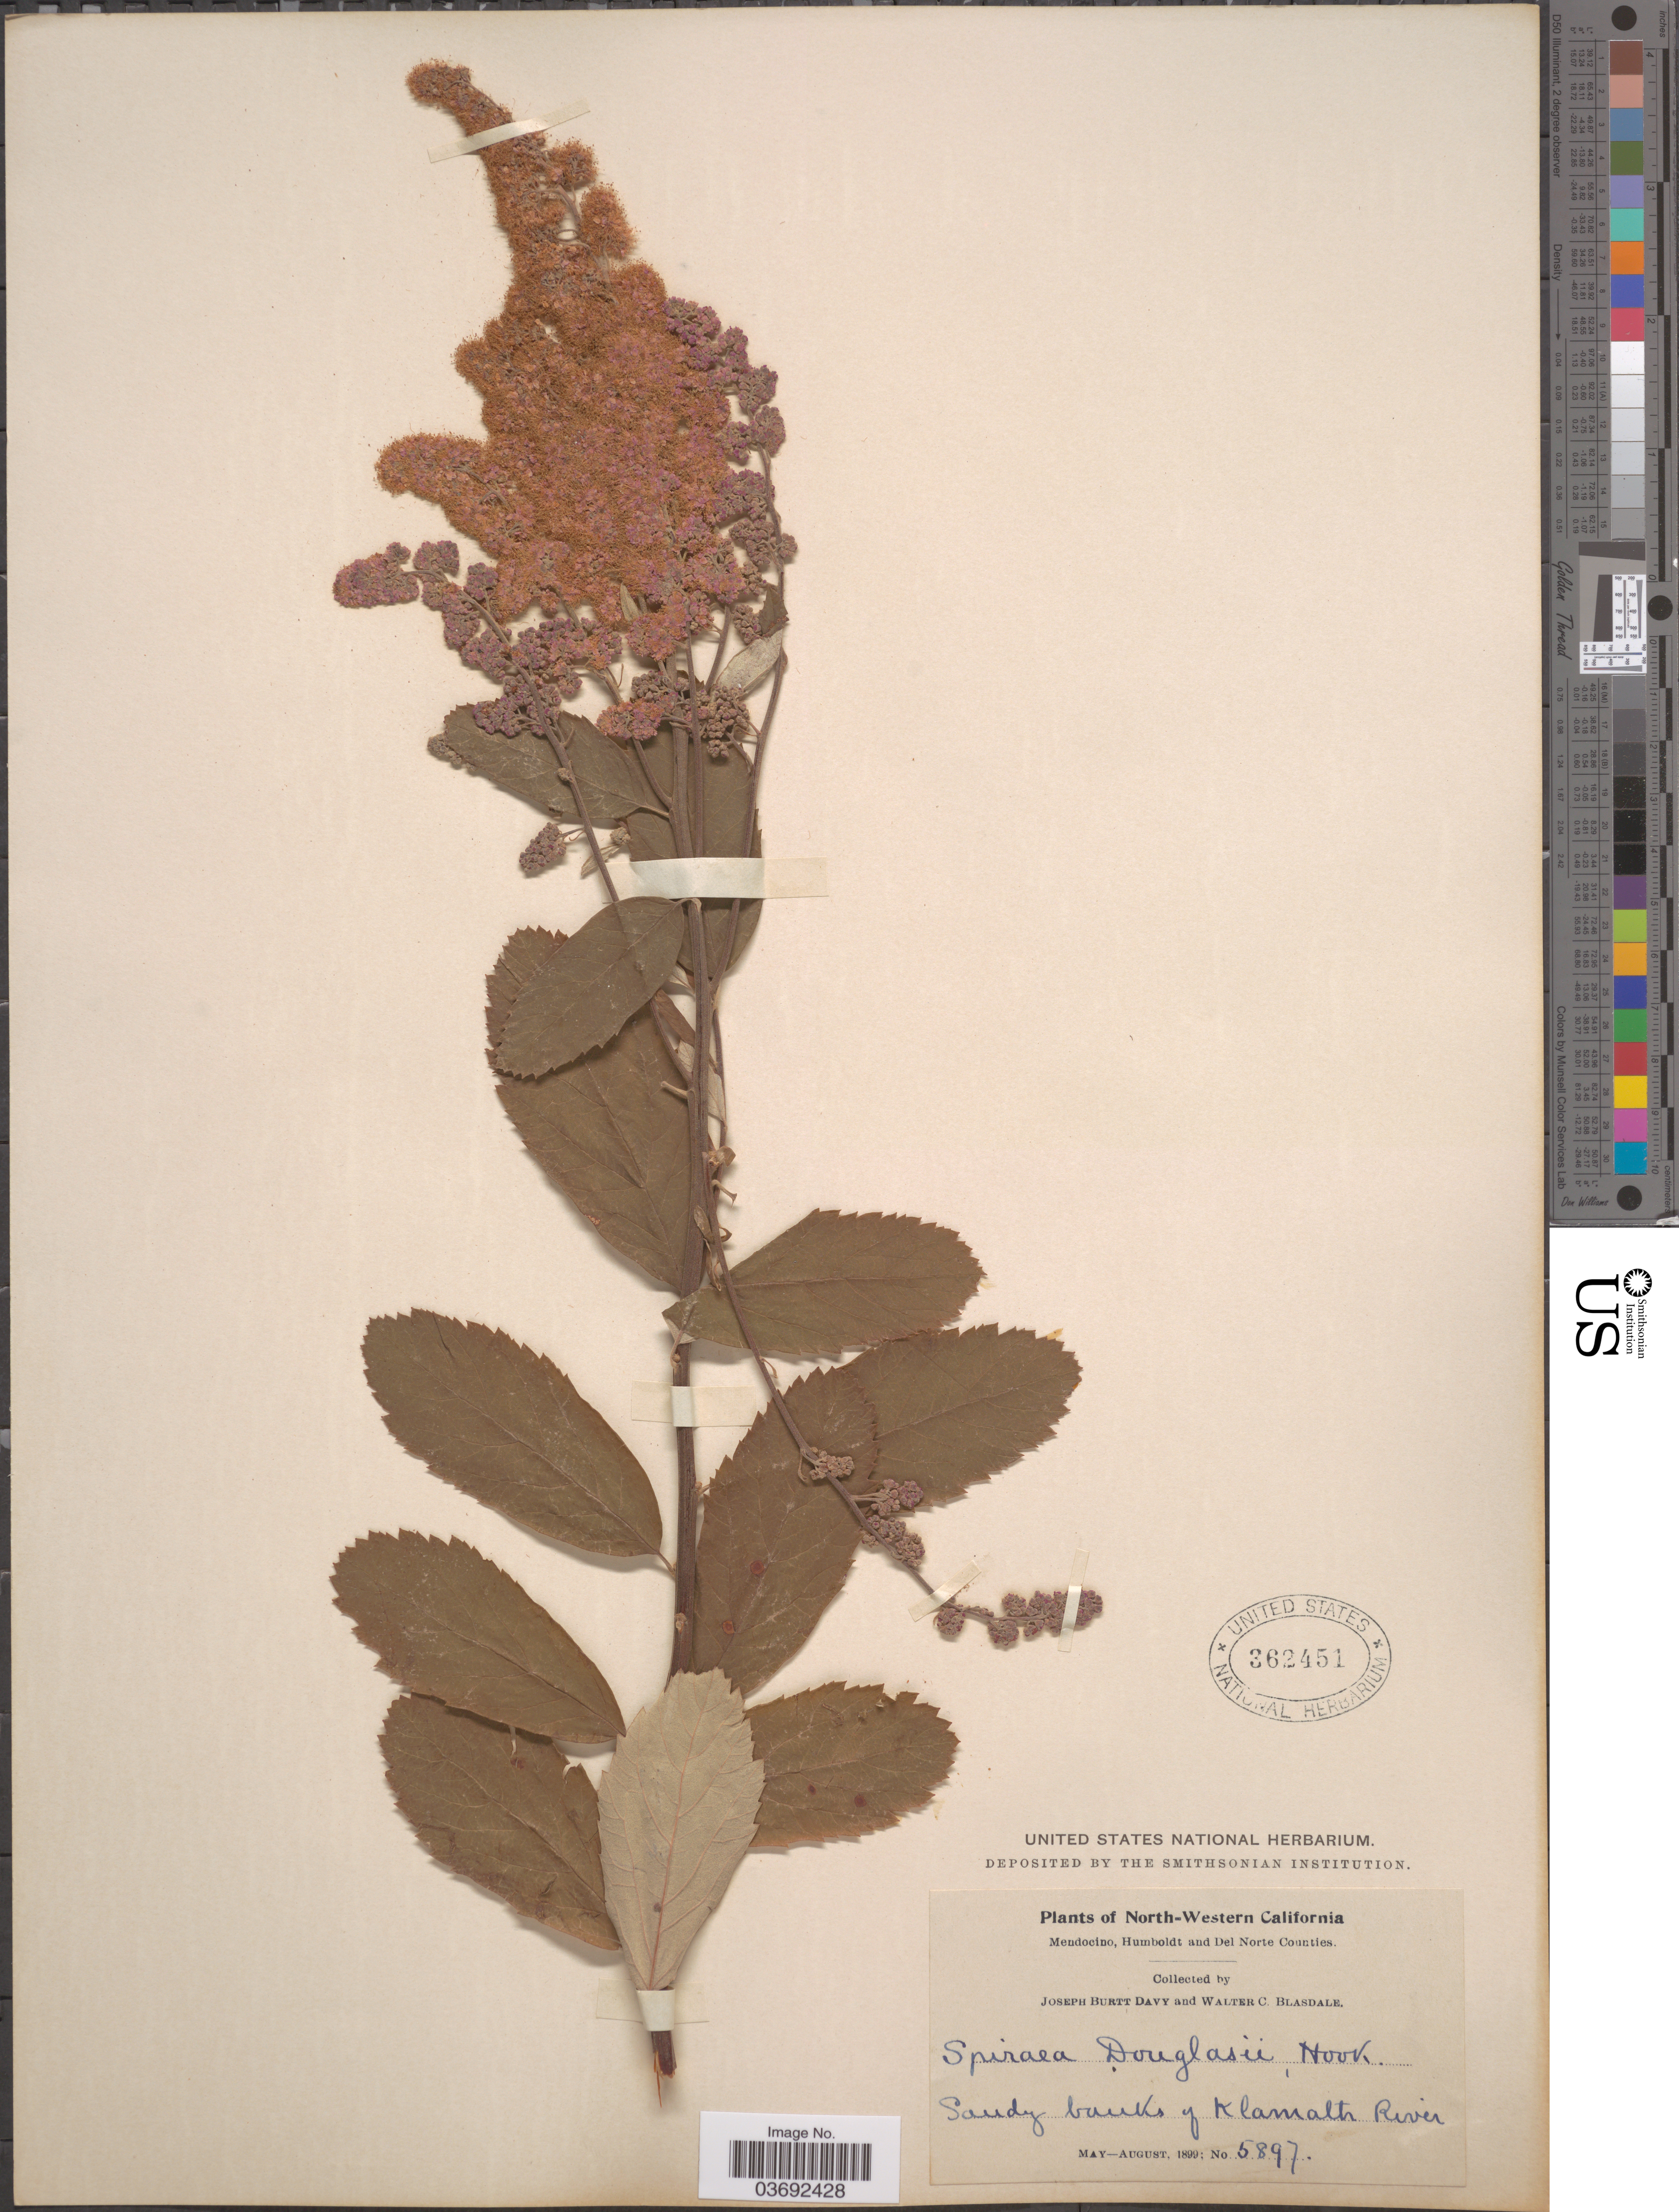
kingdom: Plantae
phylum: Tracheophyta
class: Magnoliopsida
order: Rosales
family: Rosaceae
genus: Spiraea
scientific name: Spiraea douglasii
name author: Hook.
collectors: J. Burtt Davy & W. Blasdale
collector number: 5897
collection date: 1899-05/1899-08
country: United States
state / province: California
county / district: Mendocino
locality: North-Western California. Mendocino, Humboldt and Del Norte Counties. Sandy banks of Klamath River.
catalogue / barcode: US 362451